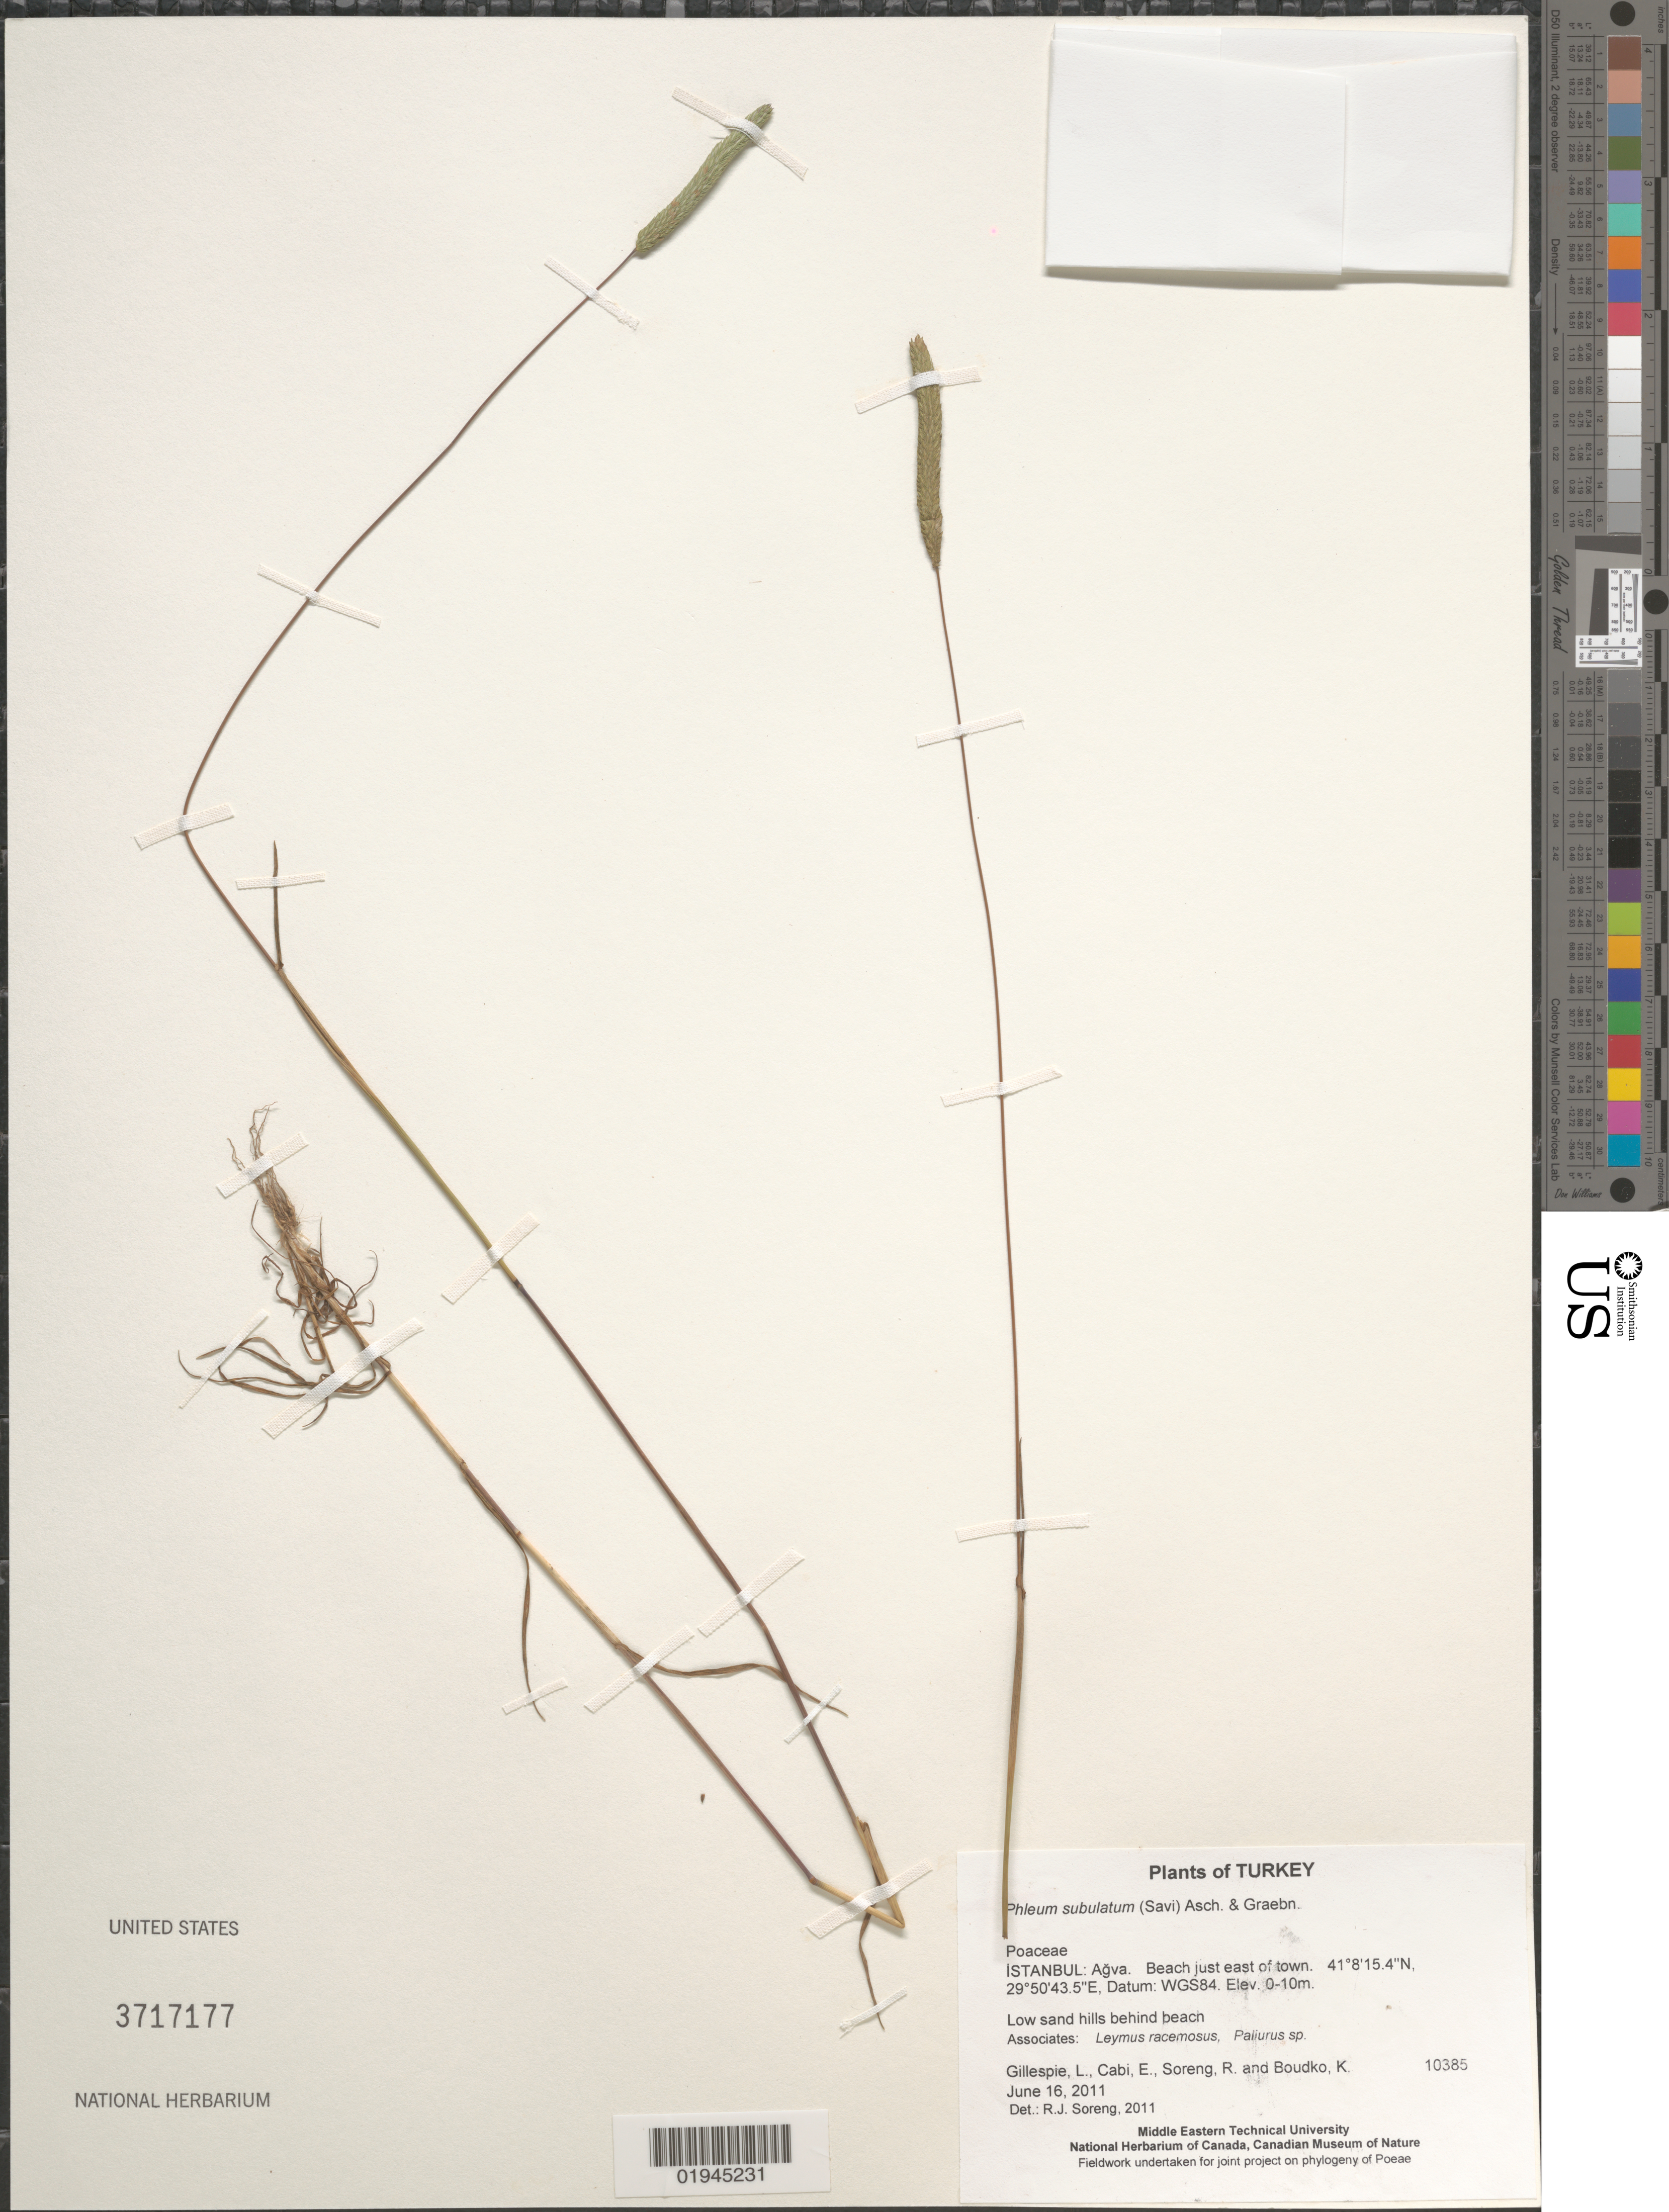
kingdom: Plantae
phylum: Tracheophyta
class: Liliopsida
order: Poales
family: Poaceae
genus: Phleum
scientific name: Phleum subulatum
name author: (Savi) Asch. & Graeb.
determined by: Soreng, Robert J., Research Associate (BOT), Smithsonian Institution - National Museum of Natural History (UNITED STATES)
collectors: L. J. Gillespie, E. Cabi, R. J. Soreng & K. Boudko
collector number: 10385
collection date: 2011-06-16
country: Turkey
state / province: Istanbul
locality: Agva. Beach just east of town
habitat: Low sand hills behind beach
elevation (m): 0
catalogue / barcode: US 3717177